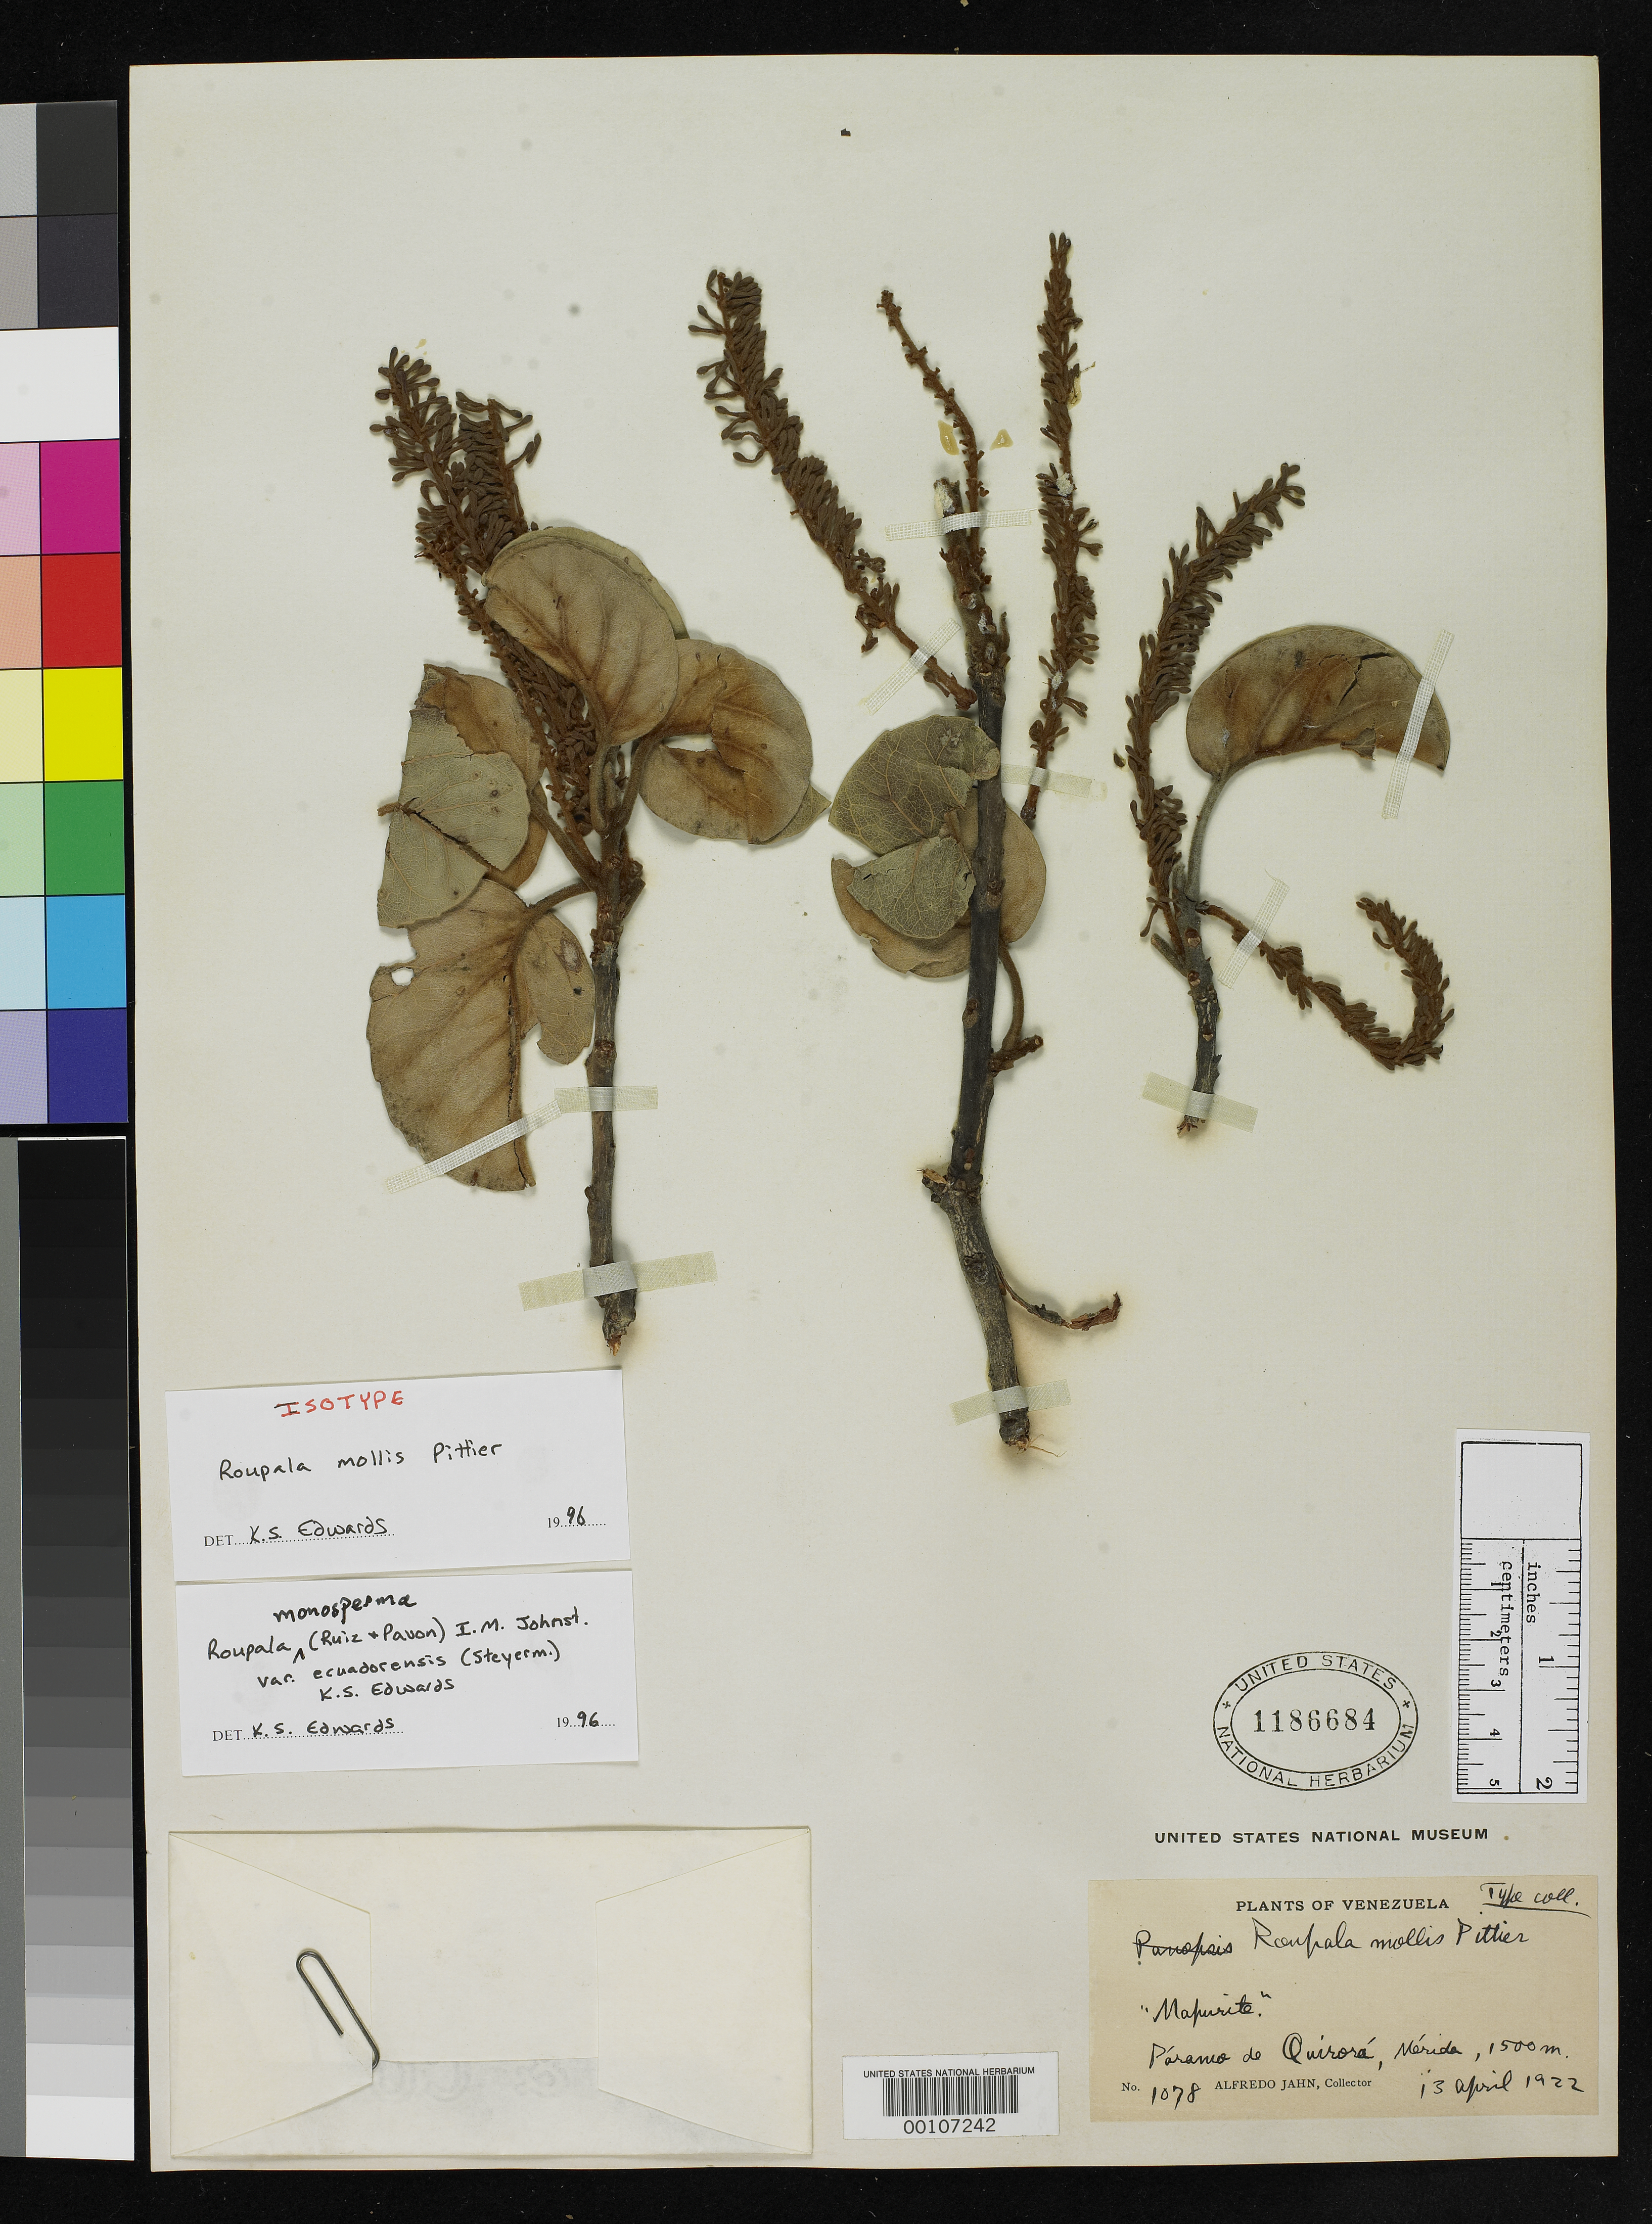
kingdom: Plantae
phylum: Tracheophyta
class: Magnoliopsida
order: Proteales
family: Proteaceae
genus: Roupala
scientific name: Roupala mollis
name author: Pittier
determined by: Edwards, K. S.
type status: Isotype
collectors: A. Jahn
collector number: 1078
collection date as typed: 13 Apr 1922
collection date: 1922-04-13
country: Venezuela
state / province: Mérida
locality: Páramo de Quirorá, Mérida.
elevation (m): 1500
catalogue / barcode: US 1186684